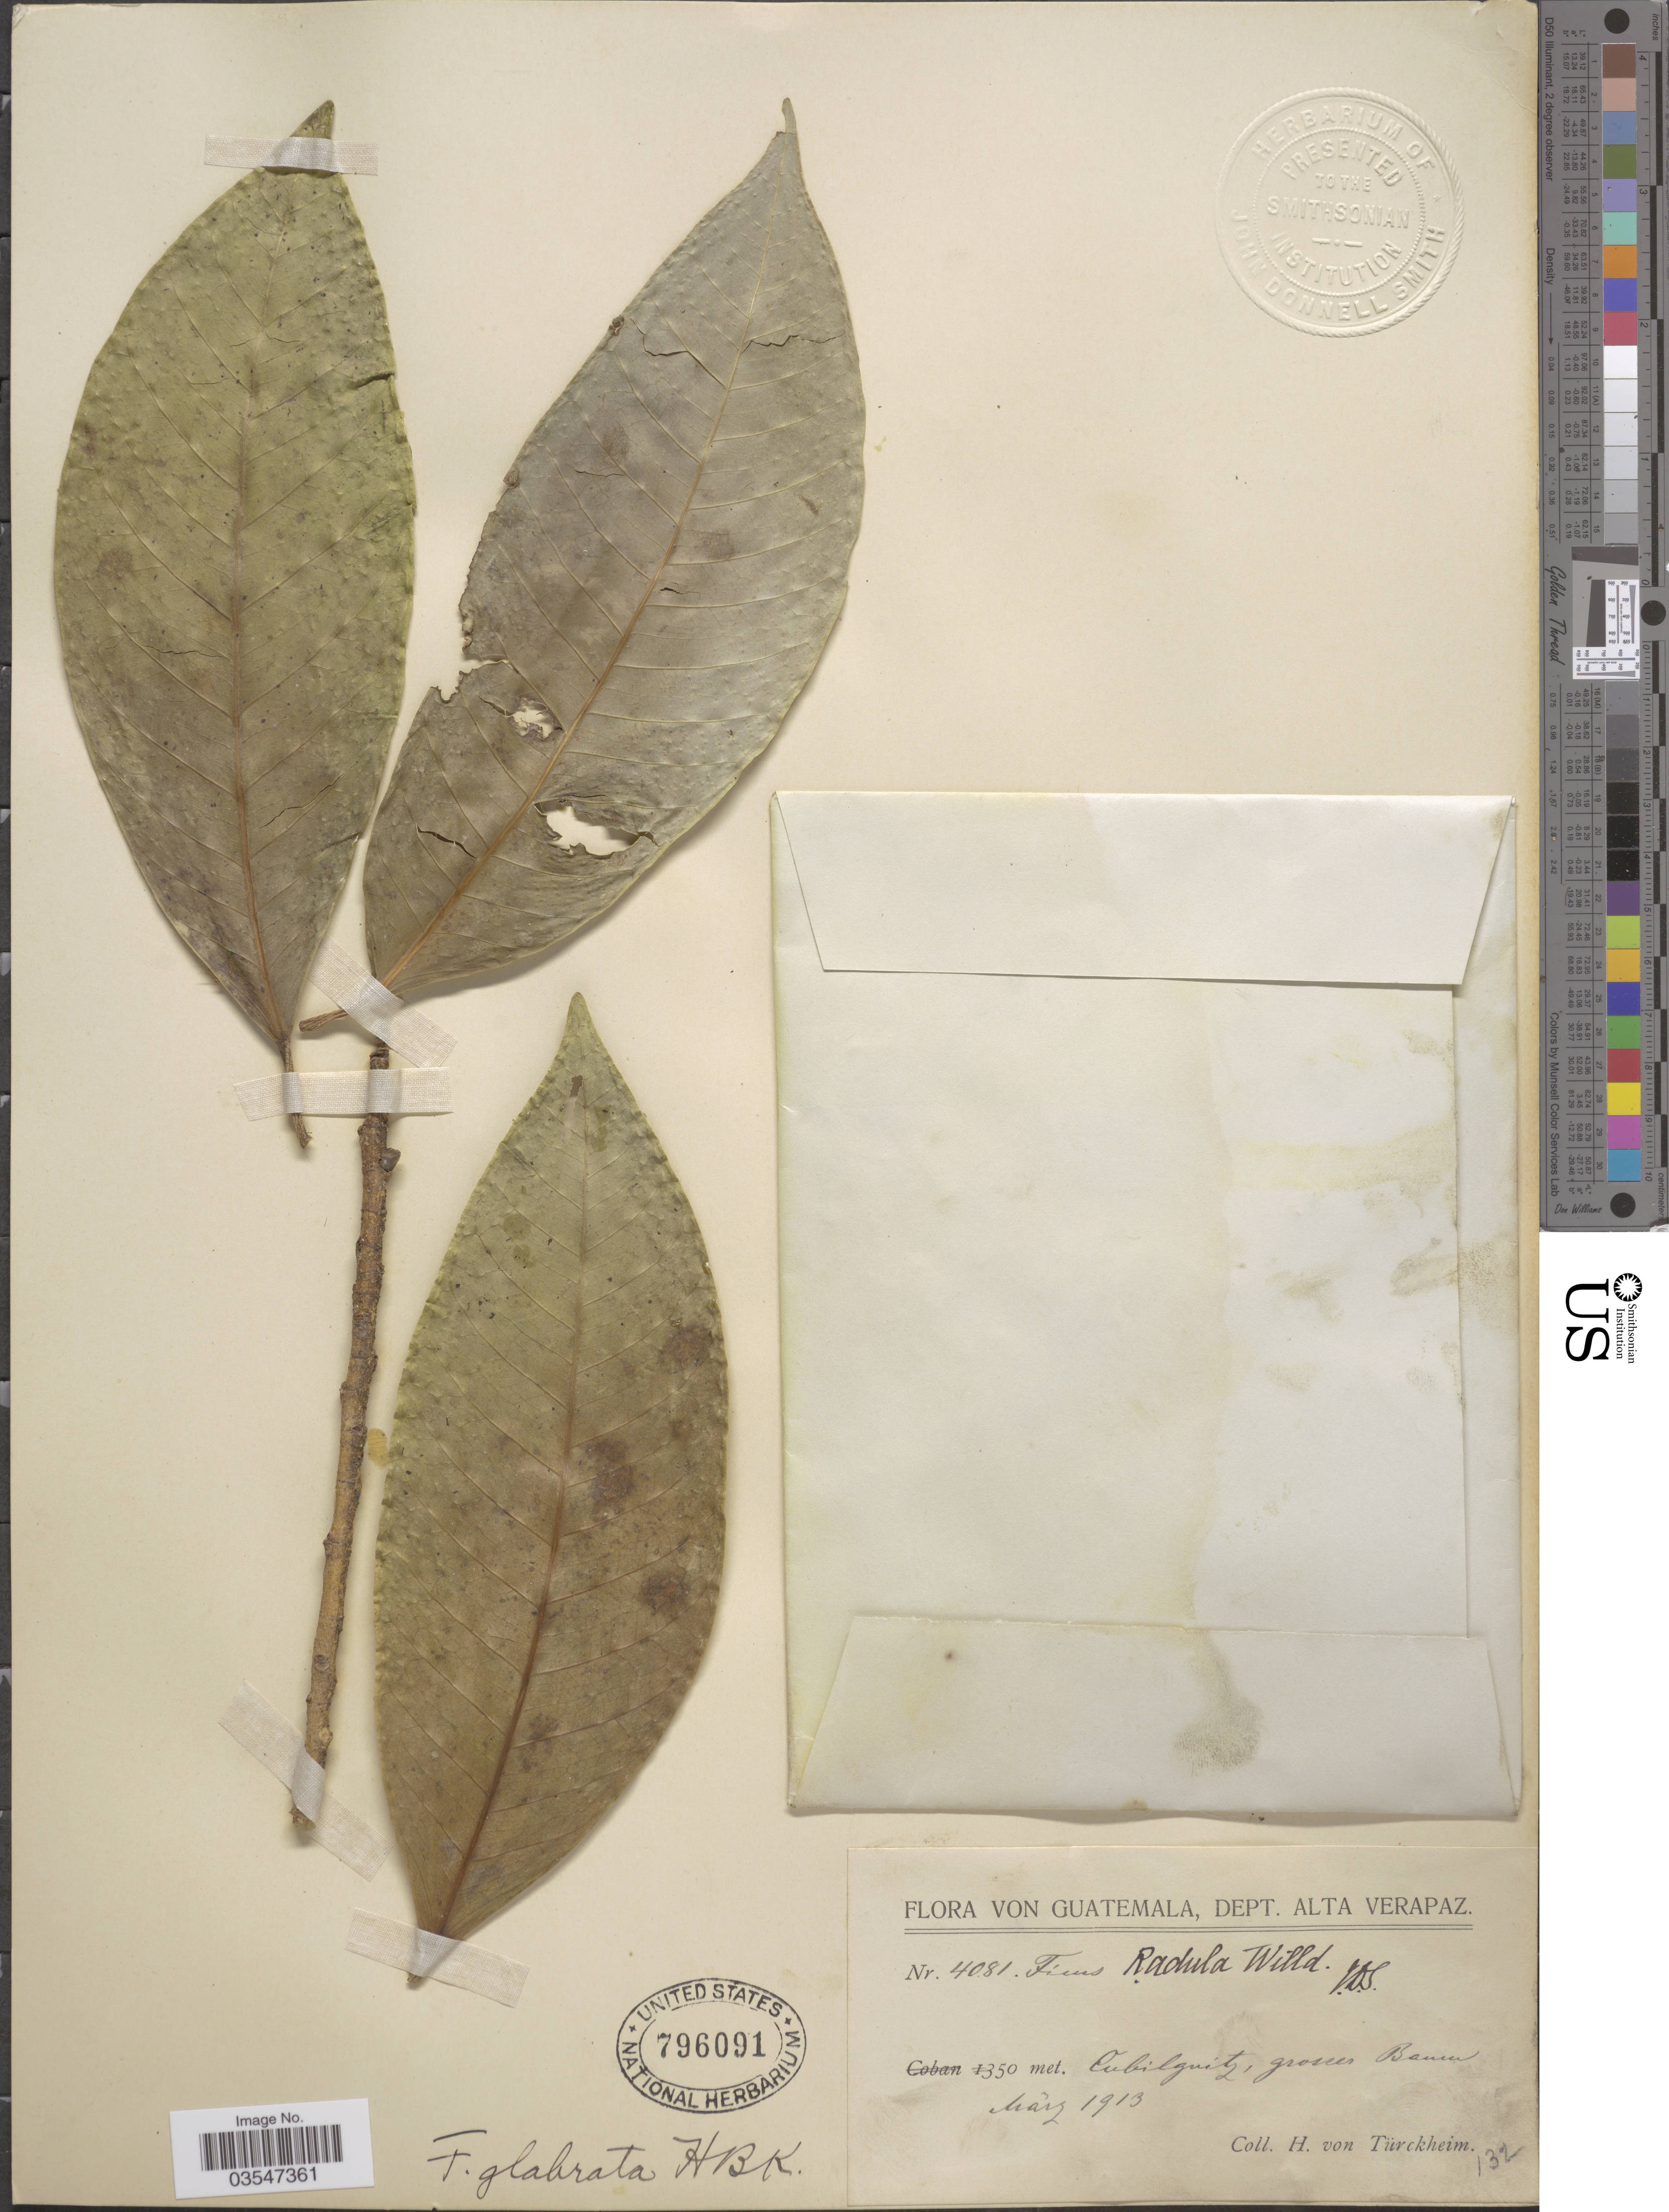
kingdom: Plantae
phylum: Tracheophyta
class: Magnoliopsida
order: Rosales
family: Moraceae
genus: Ficus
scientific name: Ficus insipida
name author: Willd.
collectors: H. von Türckheim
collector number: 4081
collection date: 1913-03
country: Guatemala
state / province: Alta Verapaz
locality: Dept. Alta Verapaz. Cubilquitz.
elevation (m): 350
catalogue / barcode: US 796091